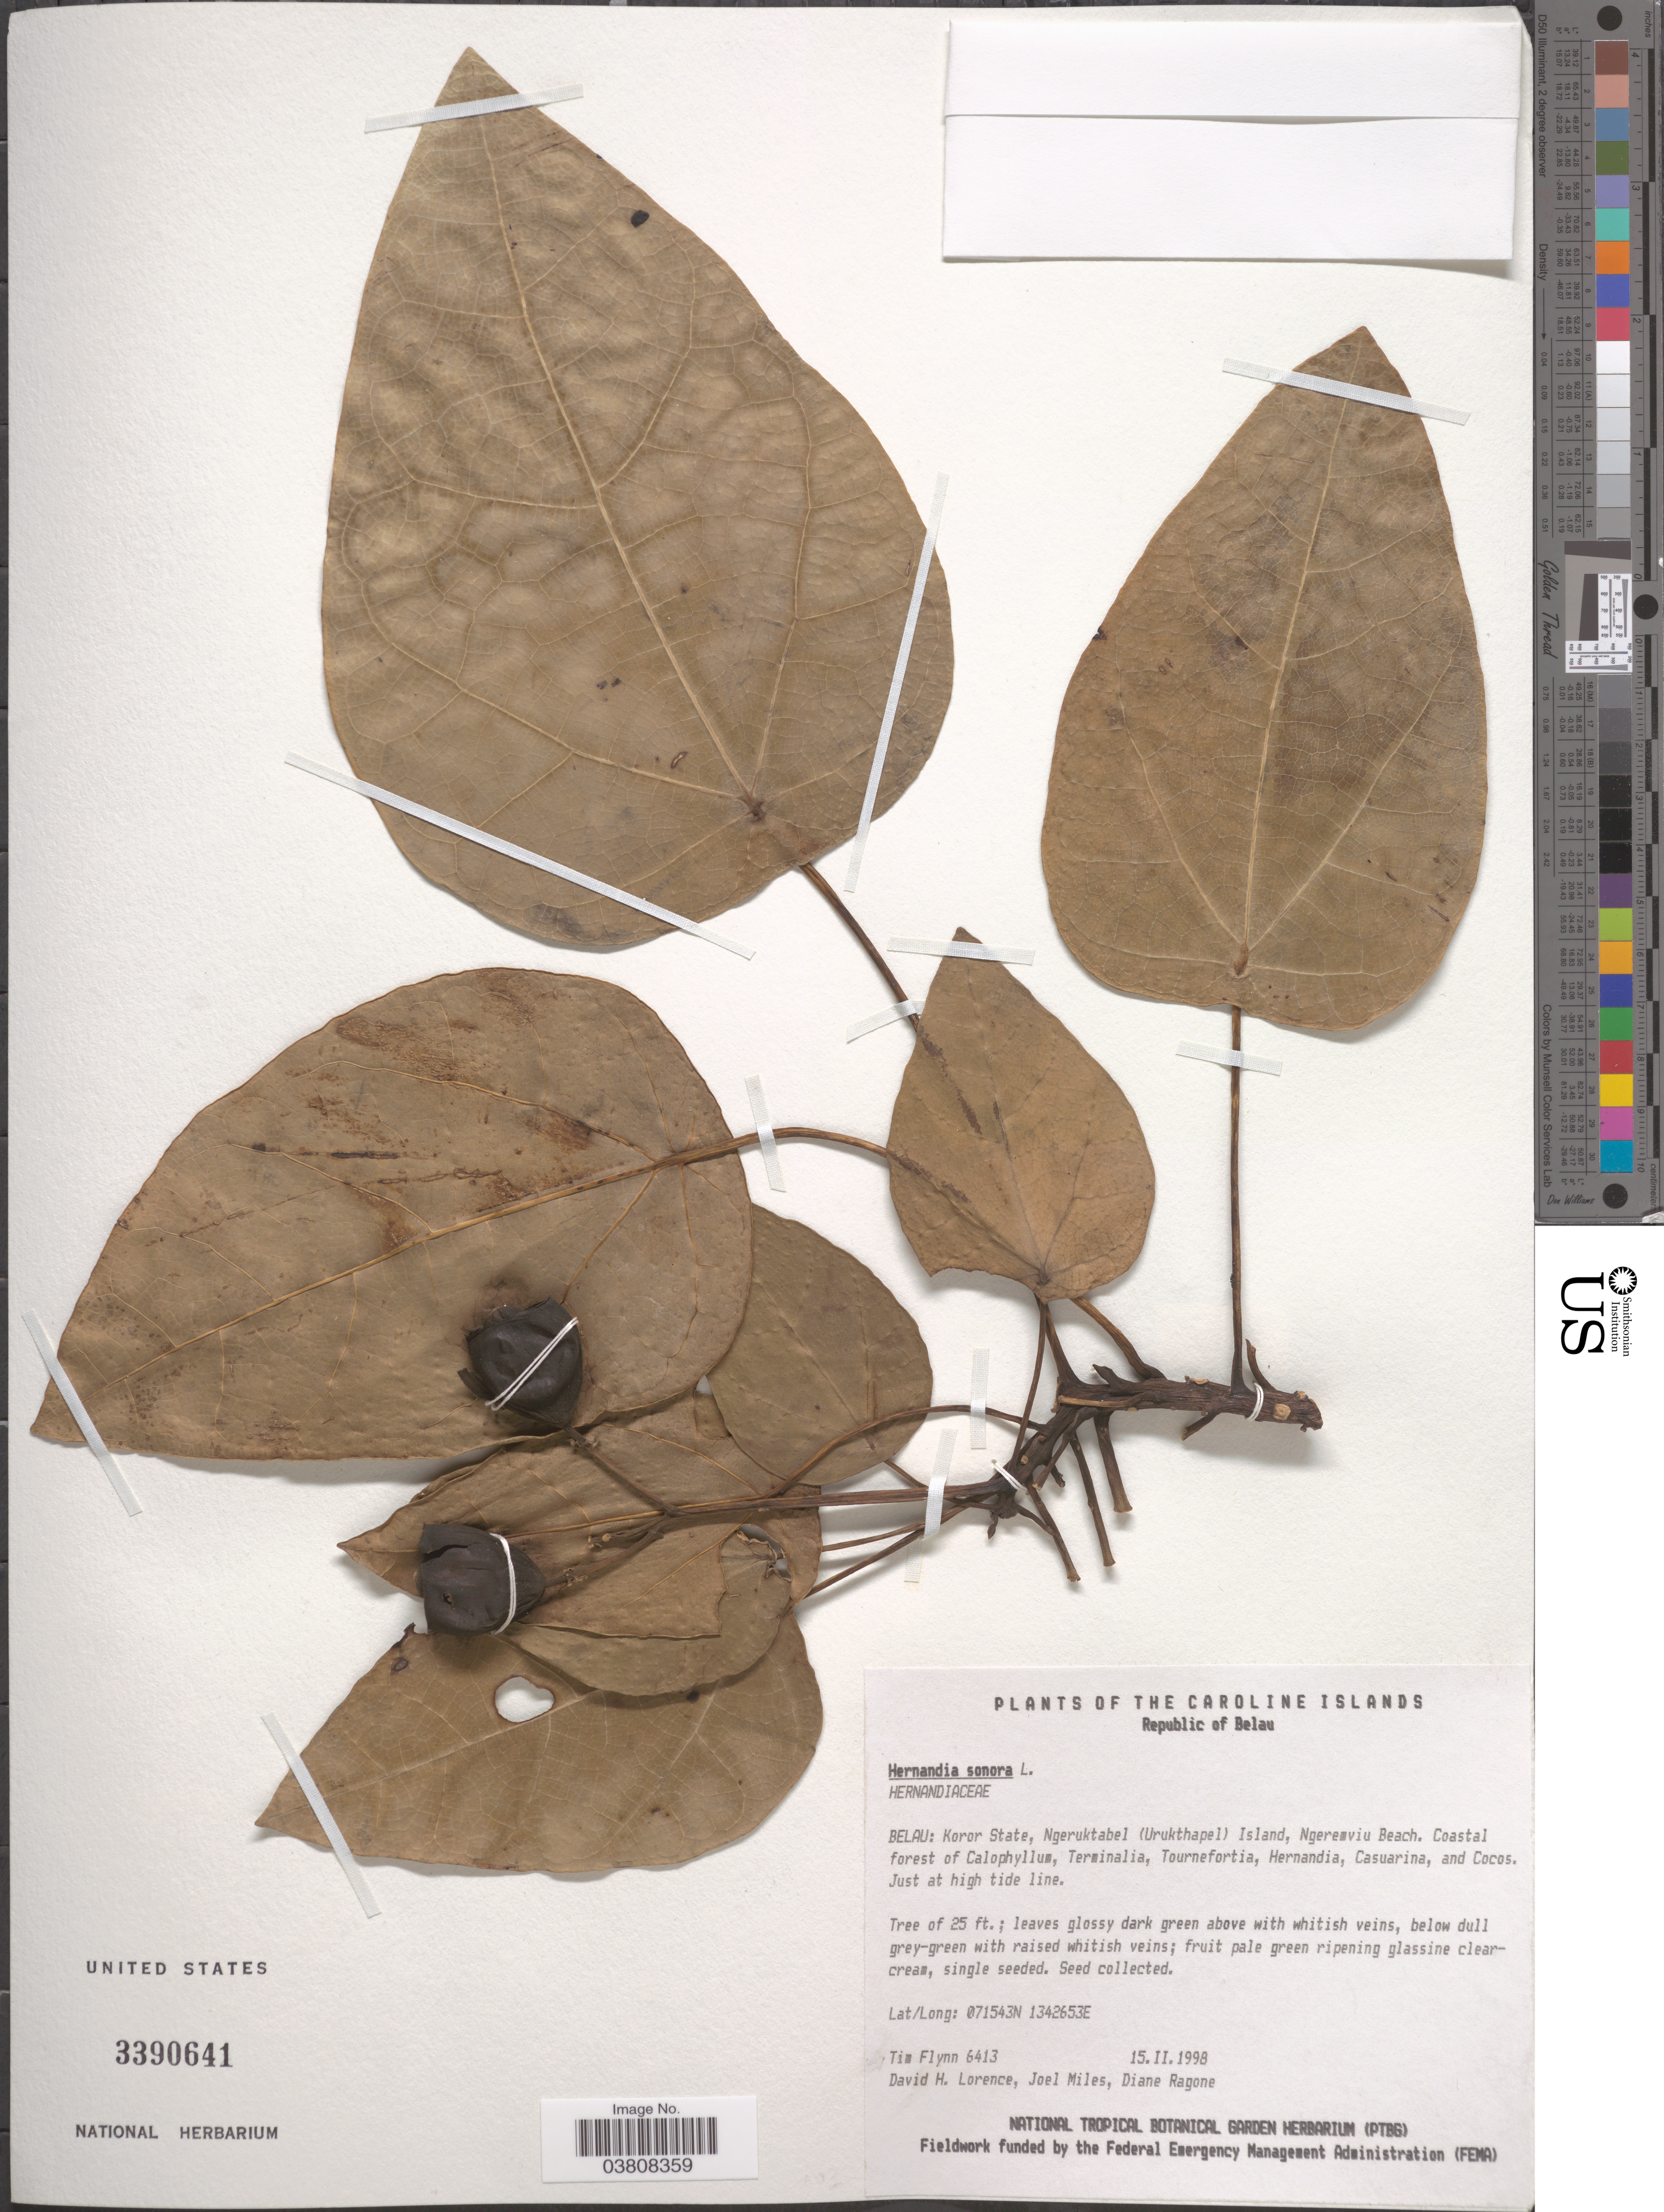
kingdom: Plantae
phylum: Tracheophyta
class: Magnoliopsida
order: Laurales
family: Hernandiaceae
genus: Hernandia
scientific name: Hernandia nymphaeifolia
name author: (C. Presl) Kubitzki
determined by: Strong, Mark T., (BOT), Smithsonian Institution - National Museum of Natural History (UNITED STATES)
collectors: T. Flynn, D. Lorence, J. Miles & D. Ragone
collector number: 6413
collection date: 1998-02-15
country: Palau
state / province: Koror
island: Ngeruktabel [Urukthapel]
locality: Caroline Islands. Republic of Belau. Belau: Koror State, Ngeruktabel (Urukthapel) Island, Ngeremviu Beach, Coastal forest.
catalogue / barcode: US 3390641